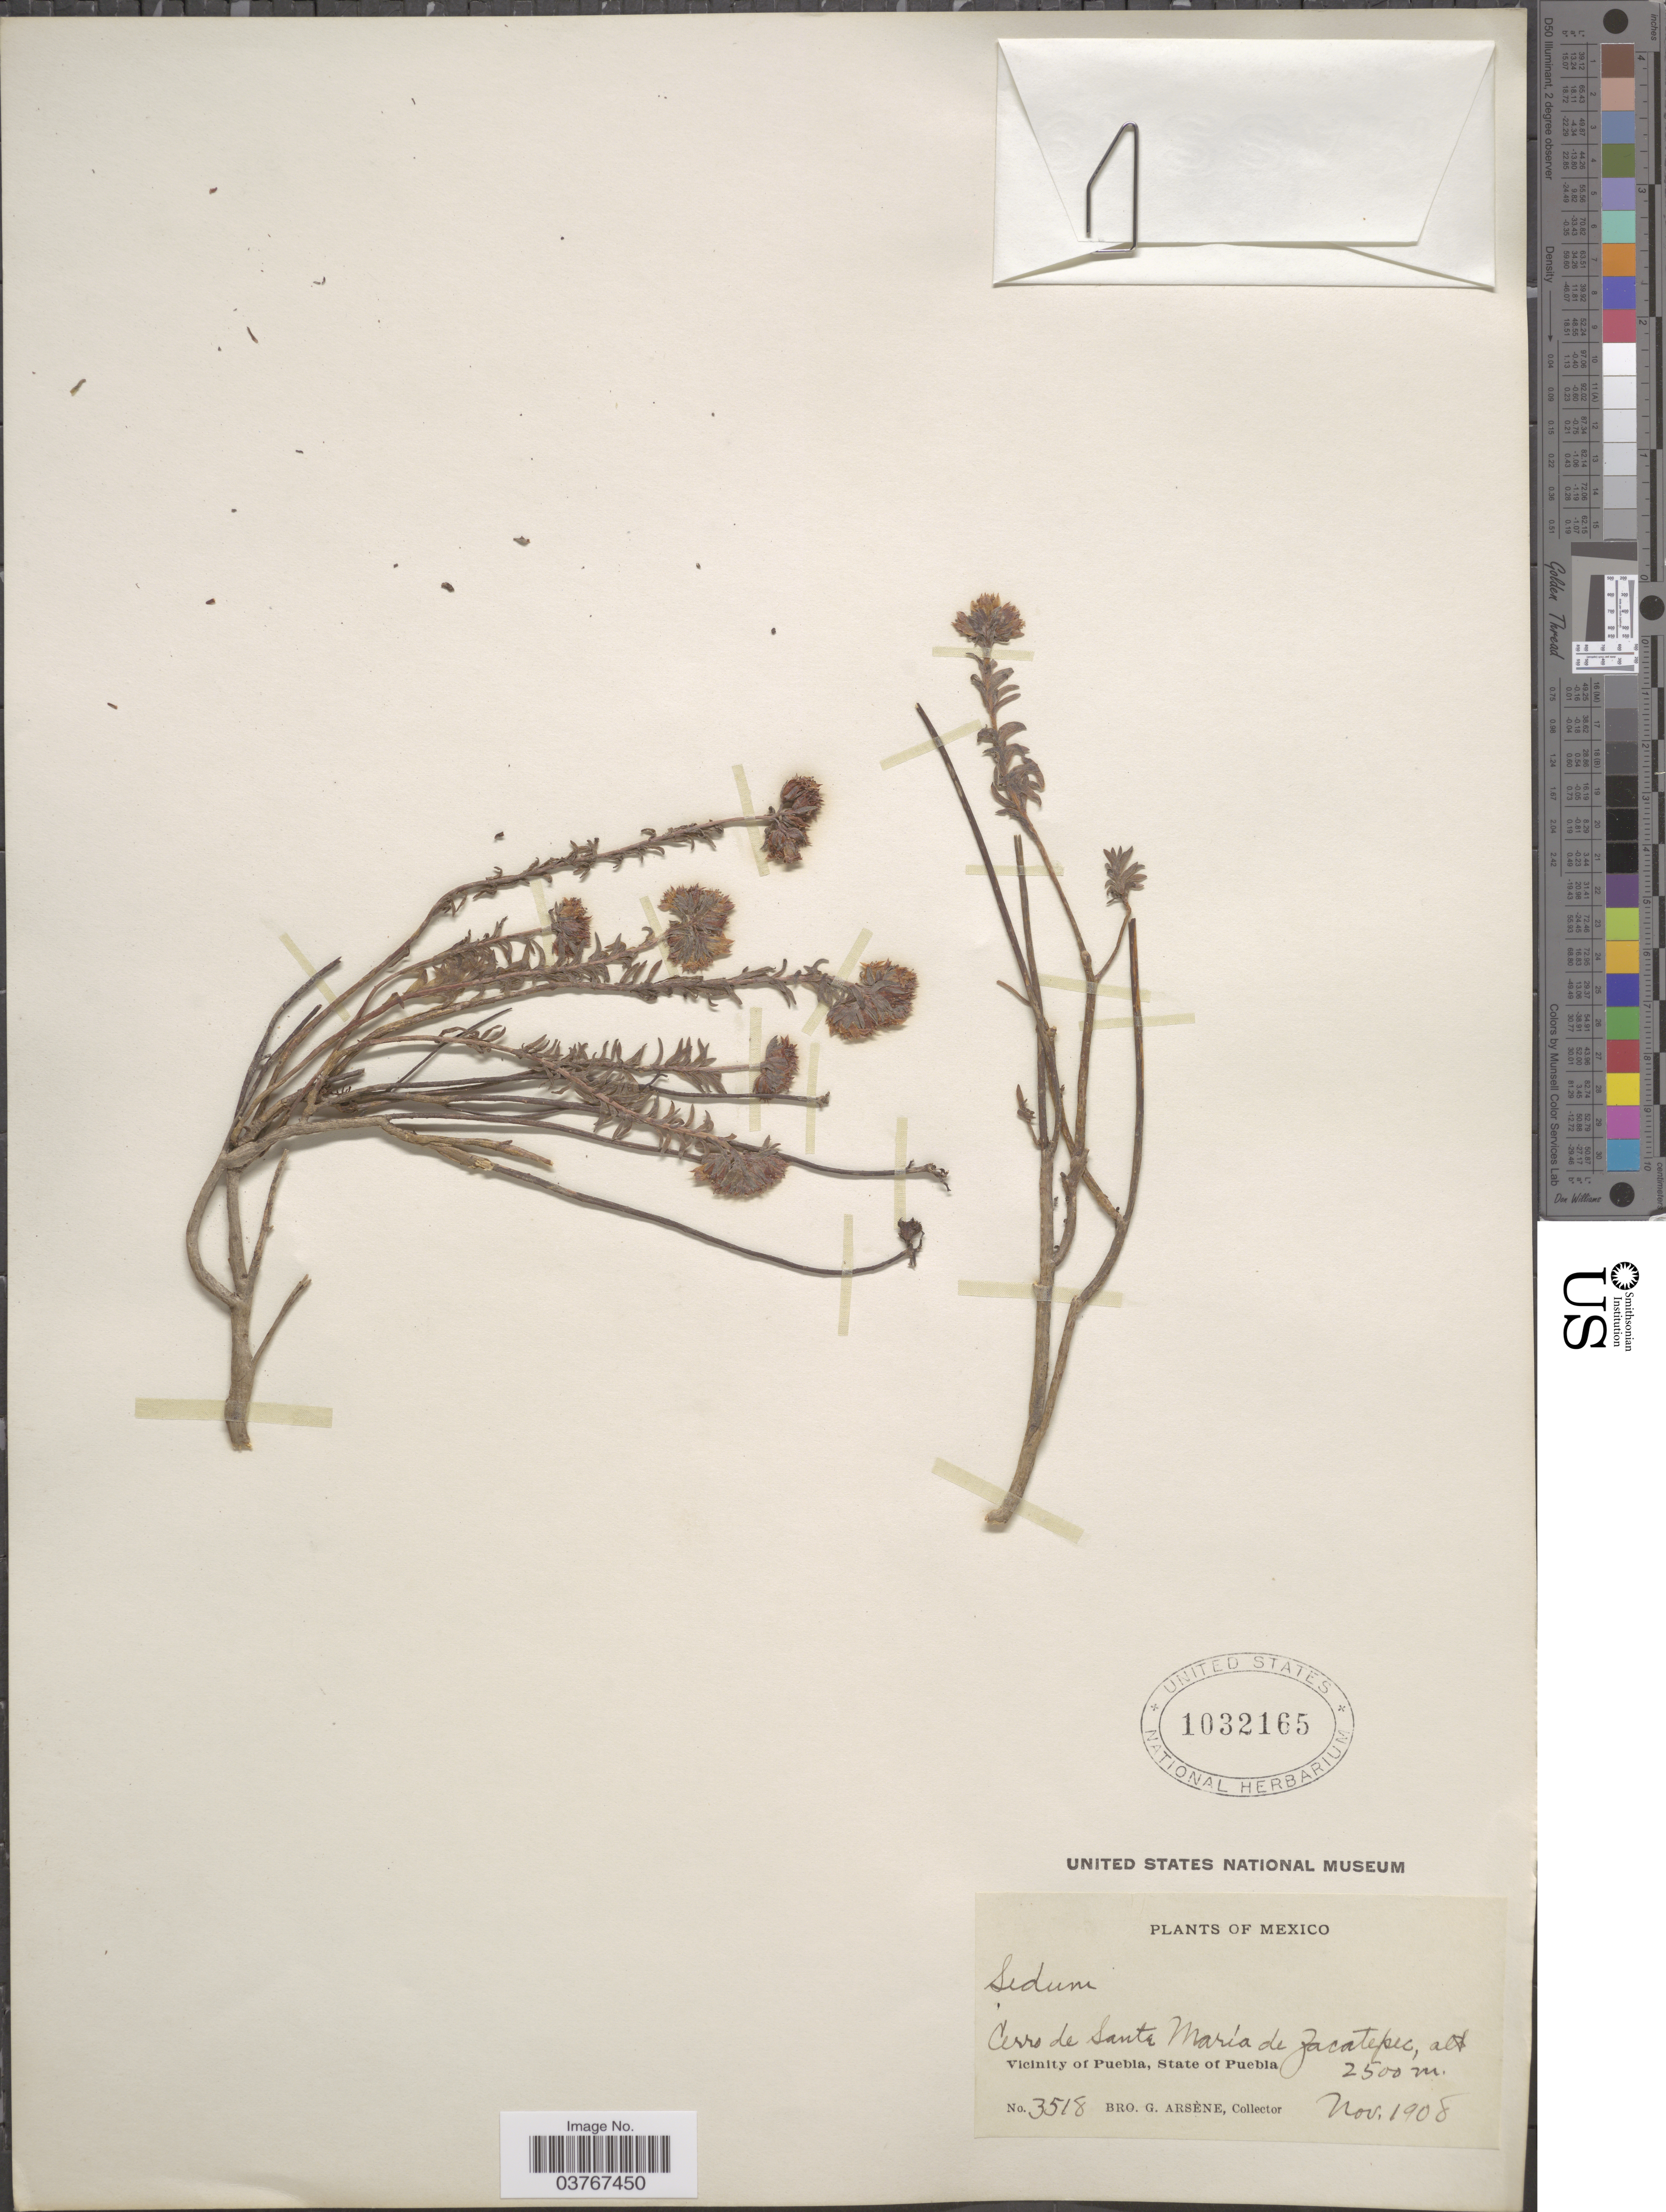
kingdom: Plantae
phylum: Tracheophyta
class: Magnoliopsida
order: Saxifragales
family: Crassulaceae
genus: Sedum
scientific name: Sedum sp.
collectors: Bro. G. Arsène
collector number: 3518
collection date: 1908-11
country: Mexico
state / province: Puebla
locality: Cerro de Santa María de Zacatepec. Vicinity of Puebla.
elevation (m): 2500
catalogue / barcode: US 1032165